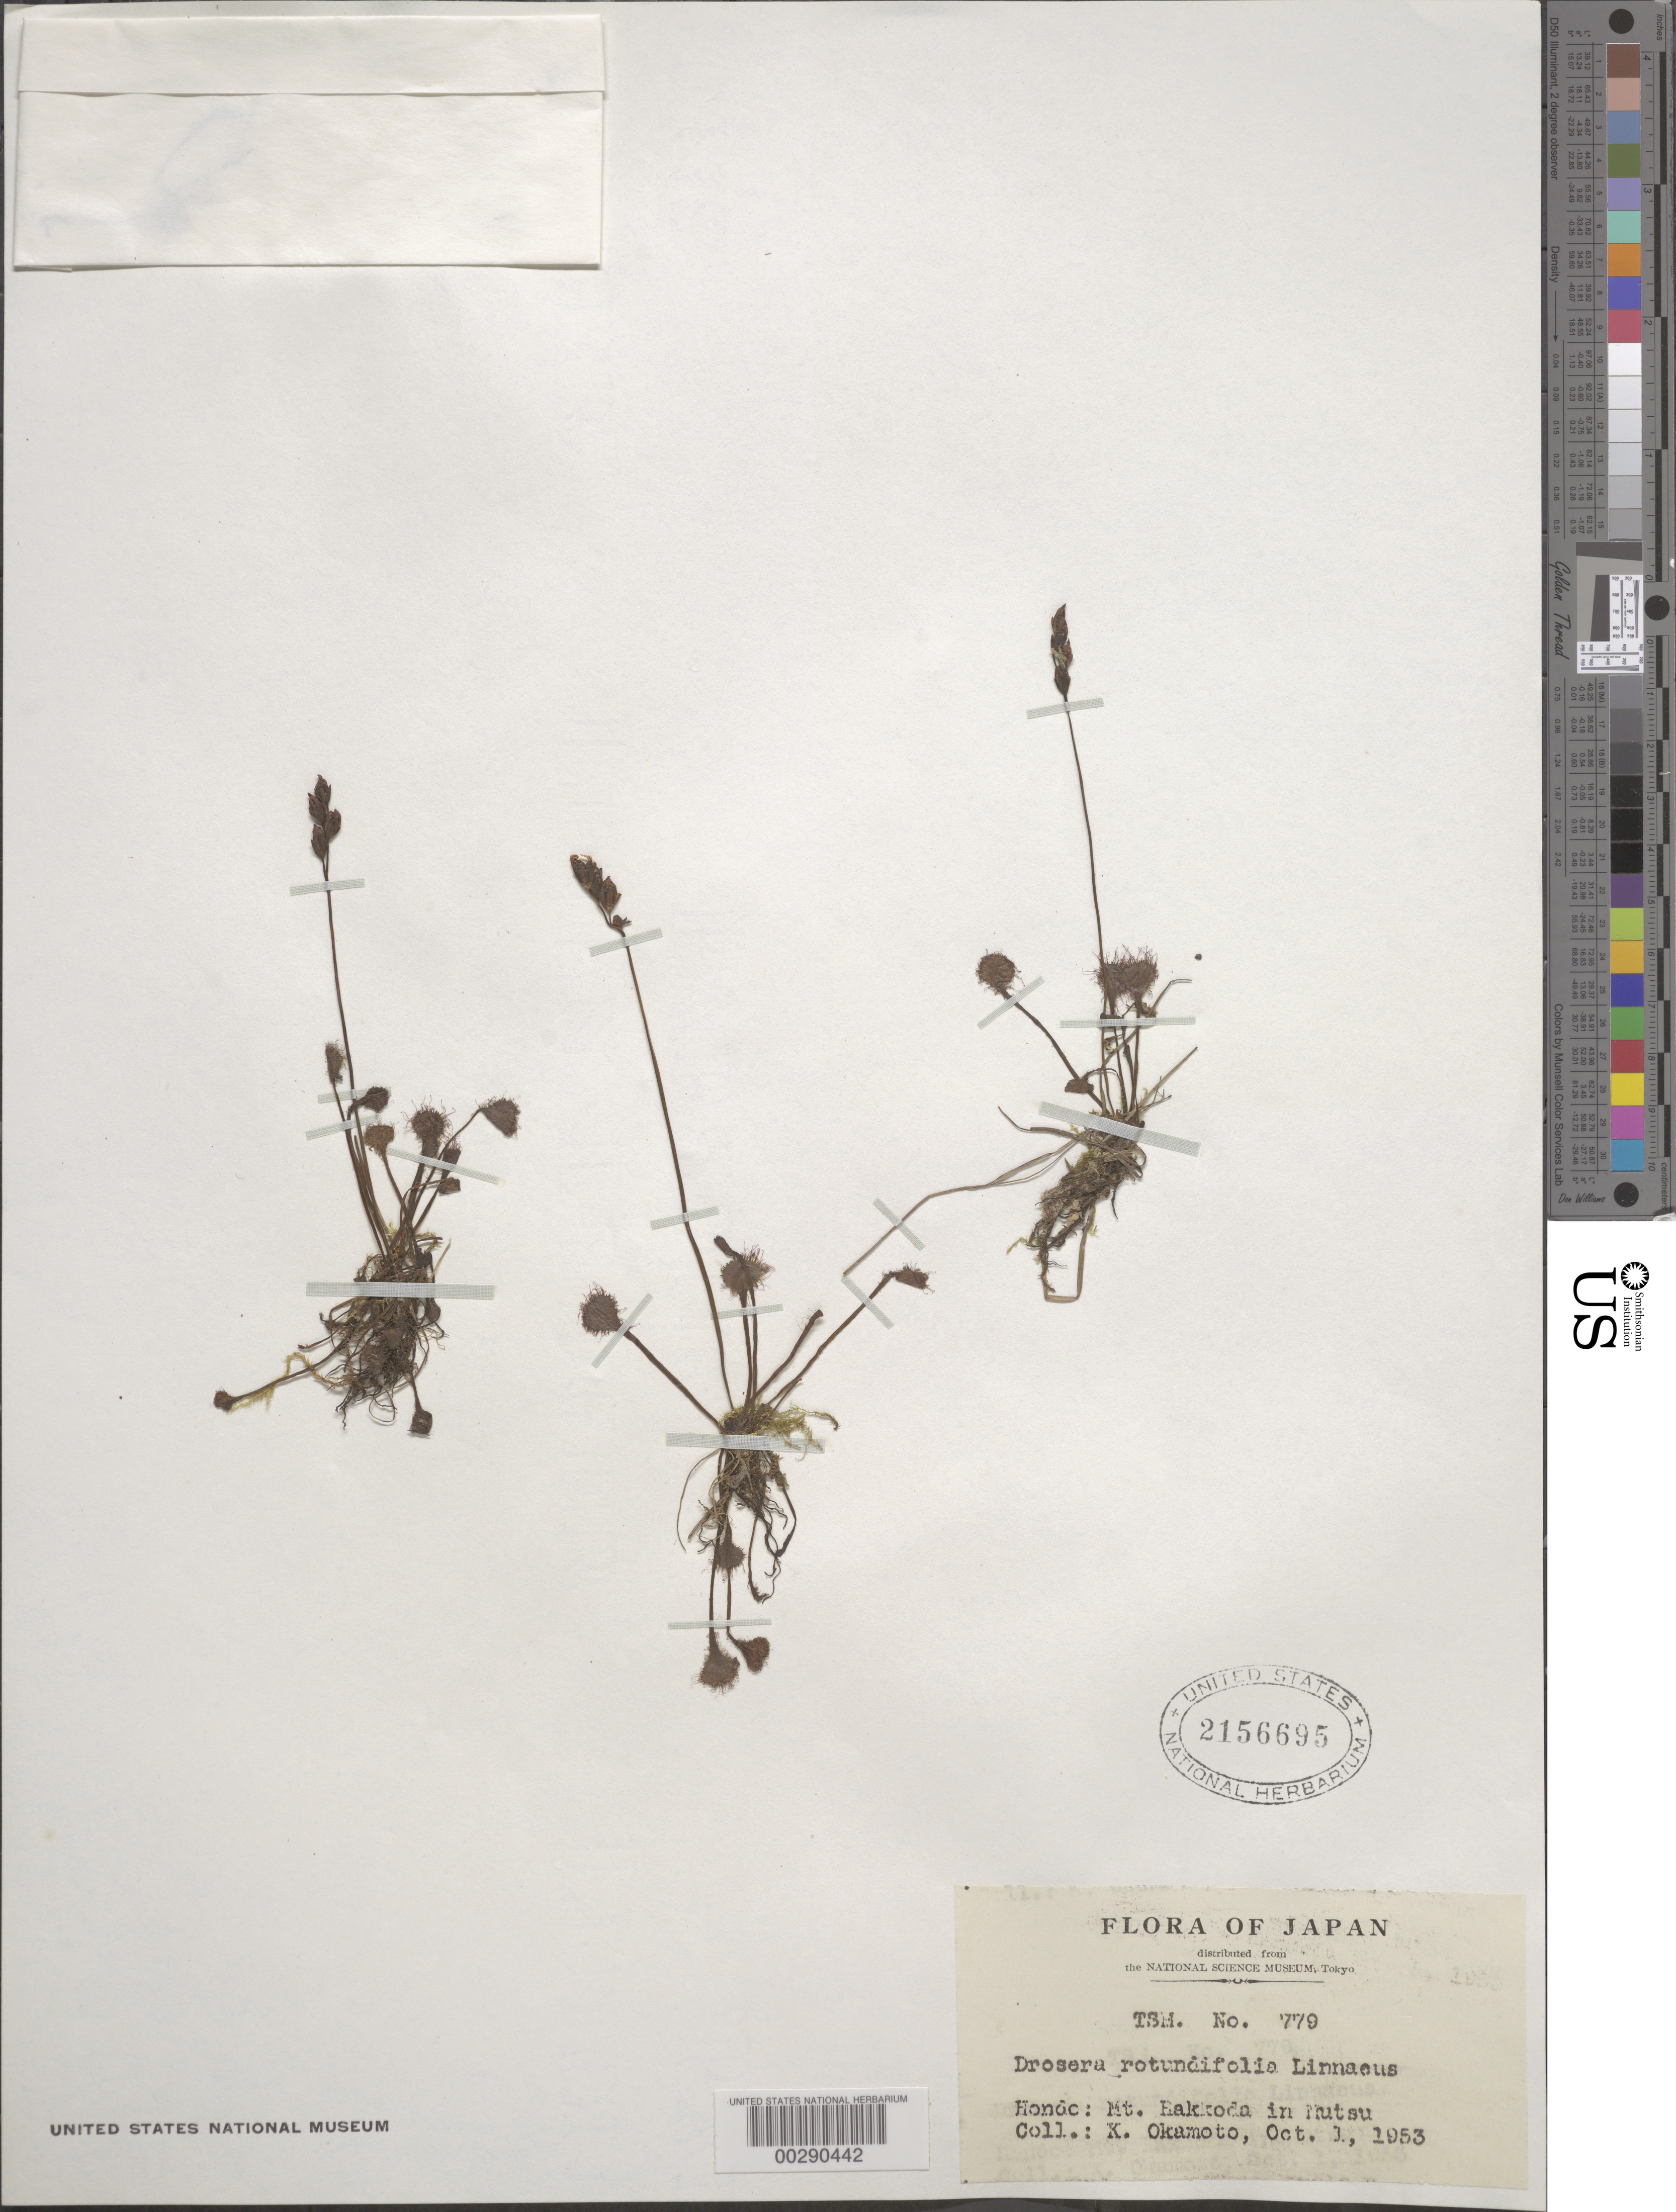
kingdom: Plantae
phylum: Tracheophyta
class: Magnoliopsida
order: Caryophyllales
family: Droseraceae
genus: Drosera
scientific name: Drosera rotundifolia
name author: L.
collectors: K. Okamoto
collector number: Tsm No. 779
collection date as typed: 01 Oct 1953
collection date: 1953-10-01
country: Japan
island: Honshu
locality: Mt. bakkoda in mutsu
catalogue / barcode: US 2156695